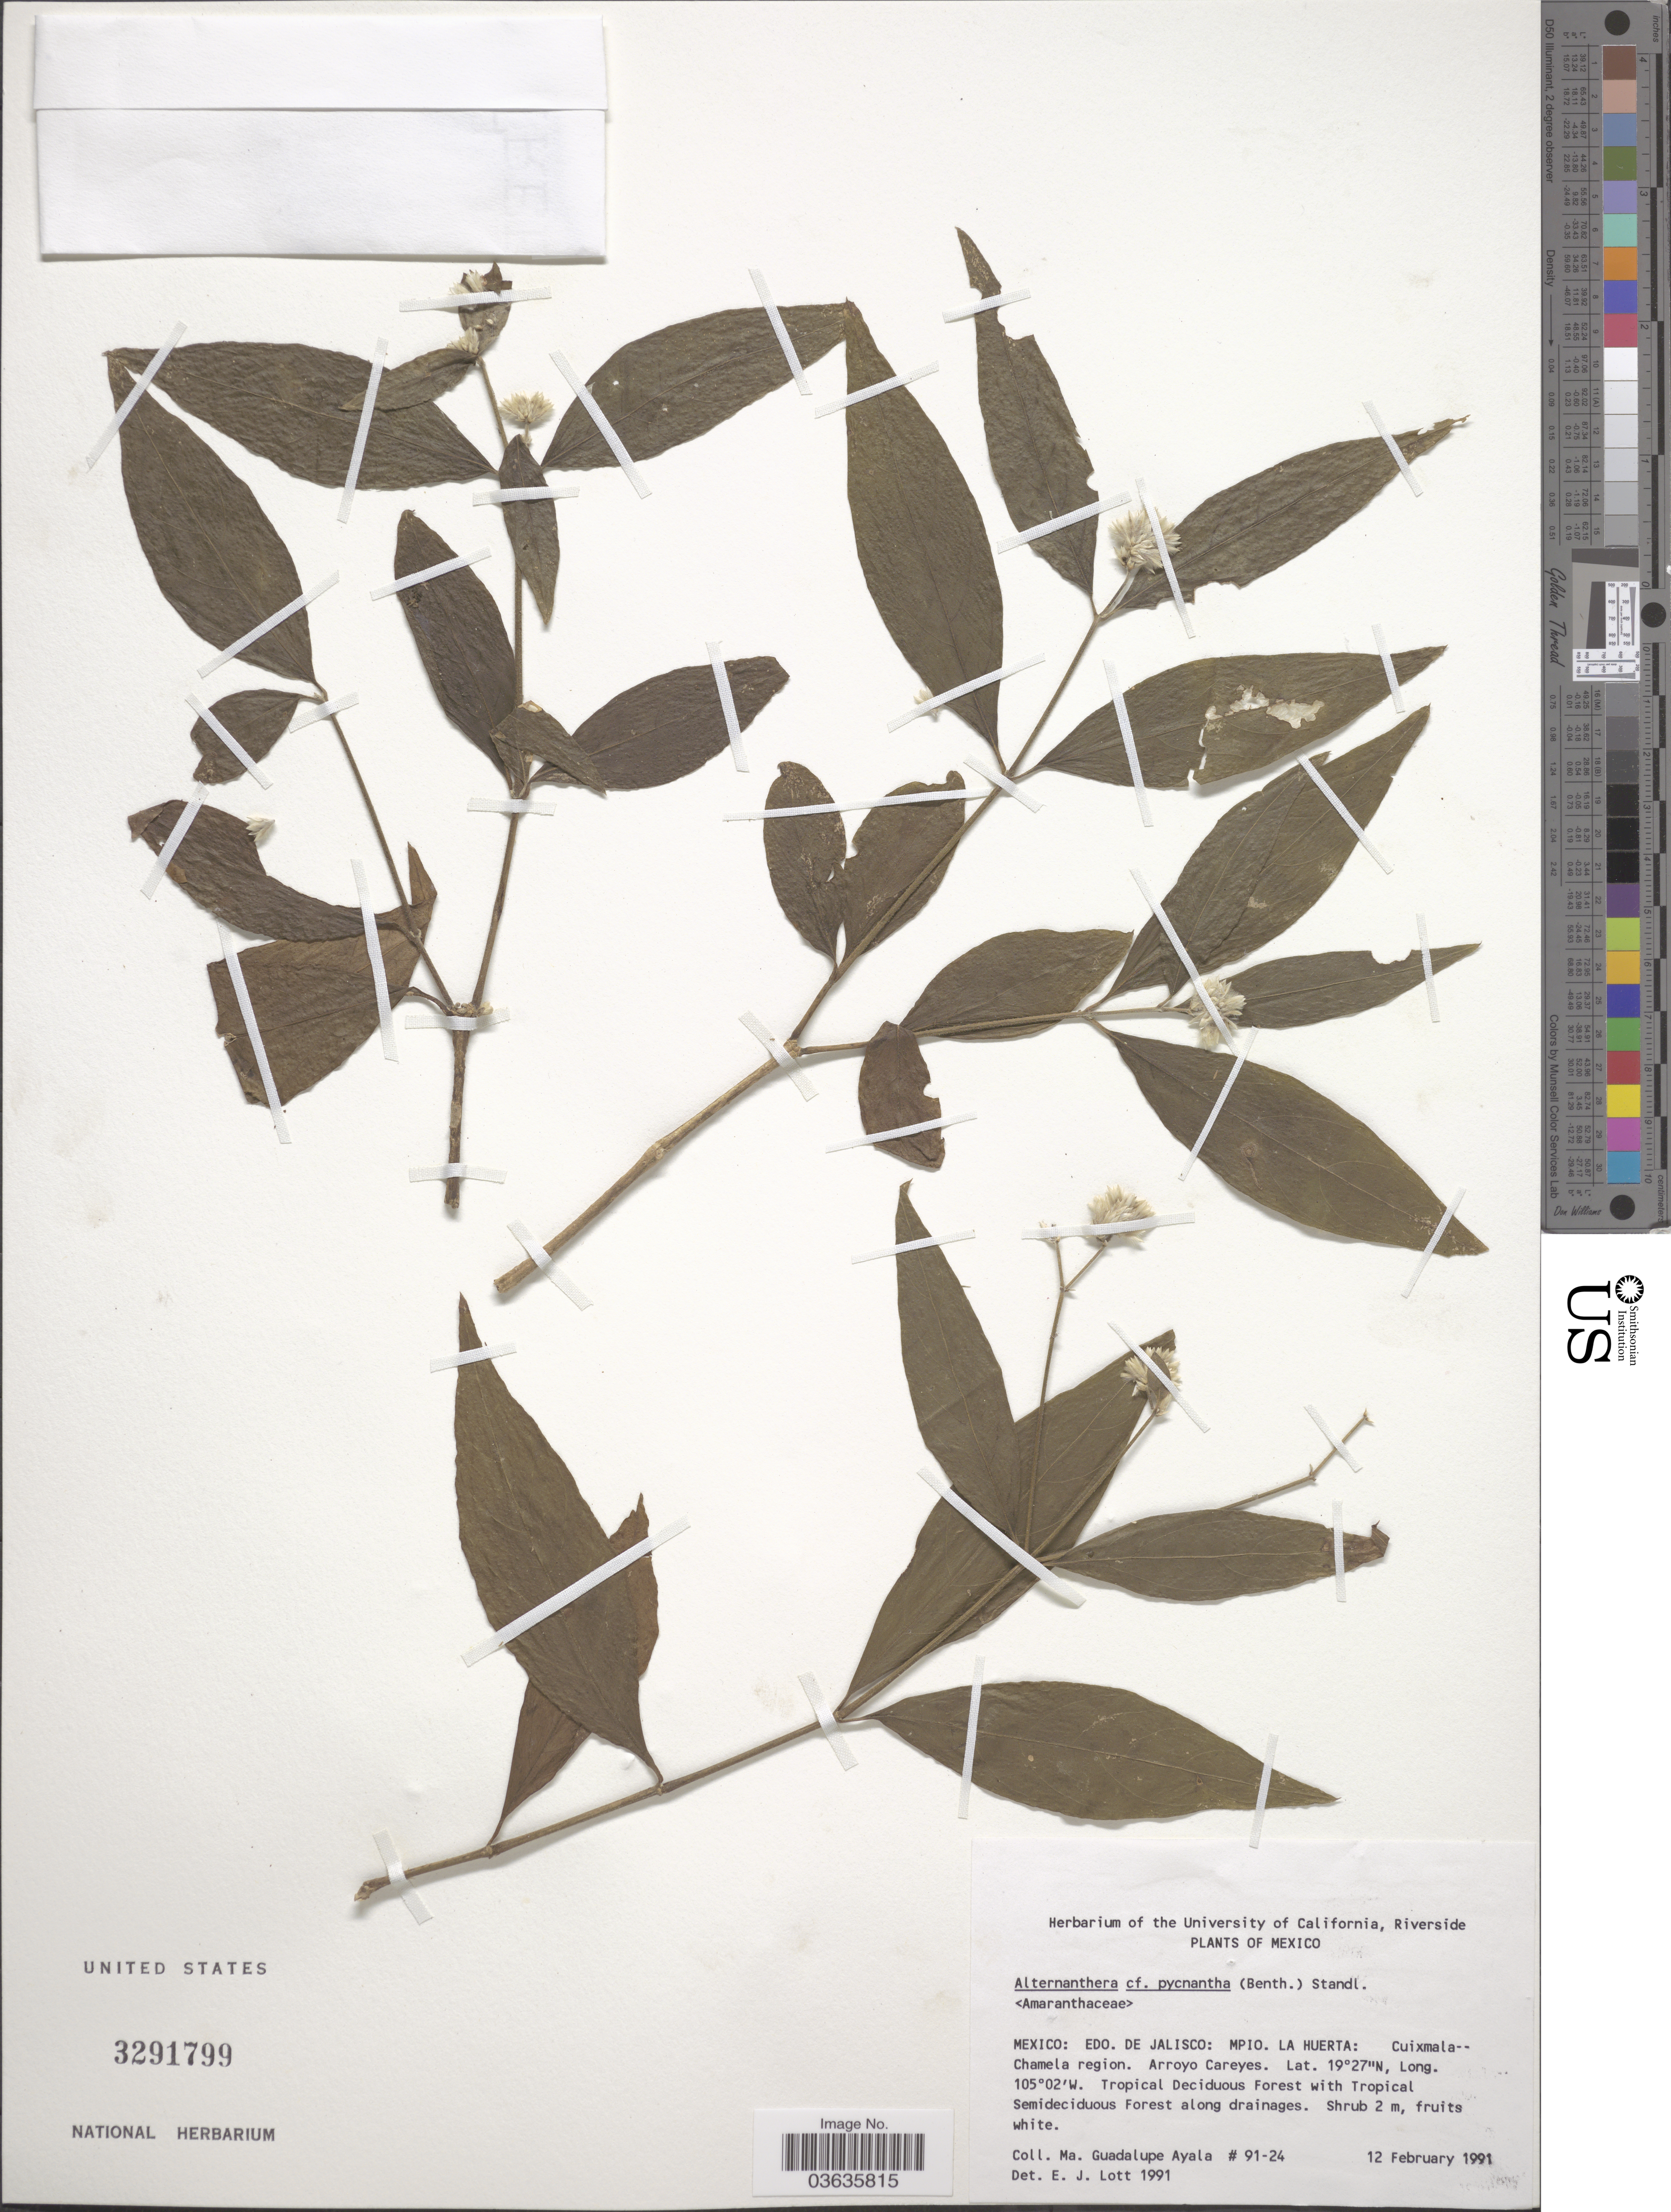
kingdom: Plantae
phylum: Tracheophyta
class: Magnoliopsida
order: Caryophyllales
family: Amaranthaceae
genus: Alternanthera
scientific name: Alternanthera pycnantha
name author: (Benth.) Standl.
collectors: M. G. Ayala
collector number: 91-24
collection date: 1991-02-12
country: Mexico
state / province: Jalisco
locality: Mpio. La Huerta: Cuixmala--Chamela region. Arroyo Careyes.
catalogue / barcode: US 3291799